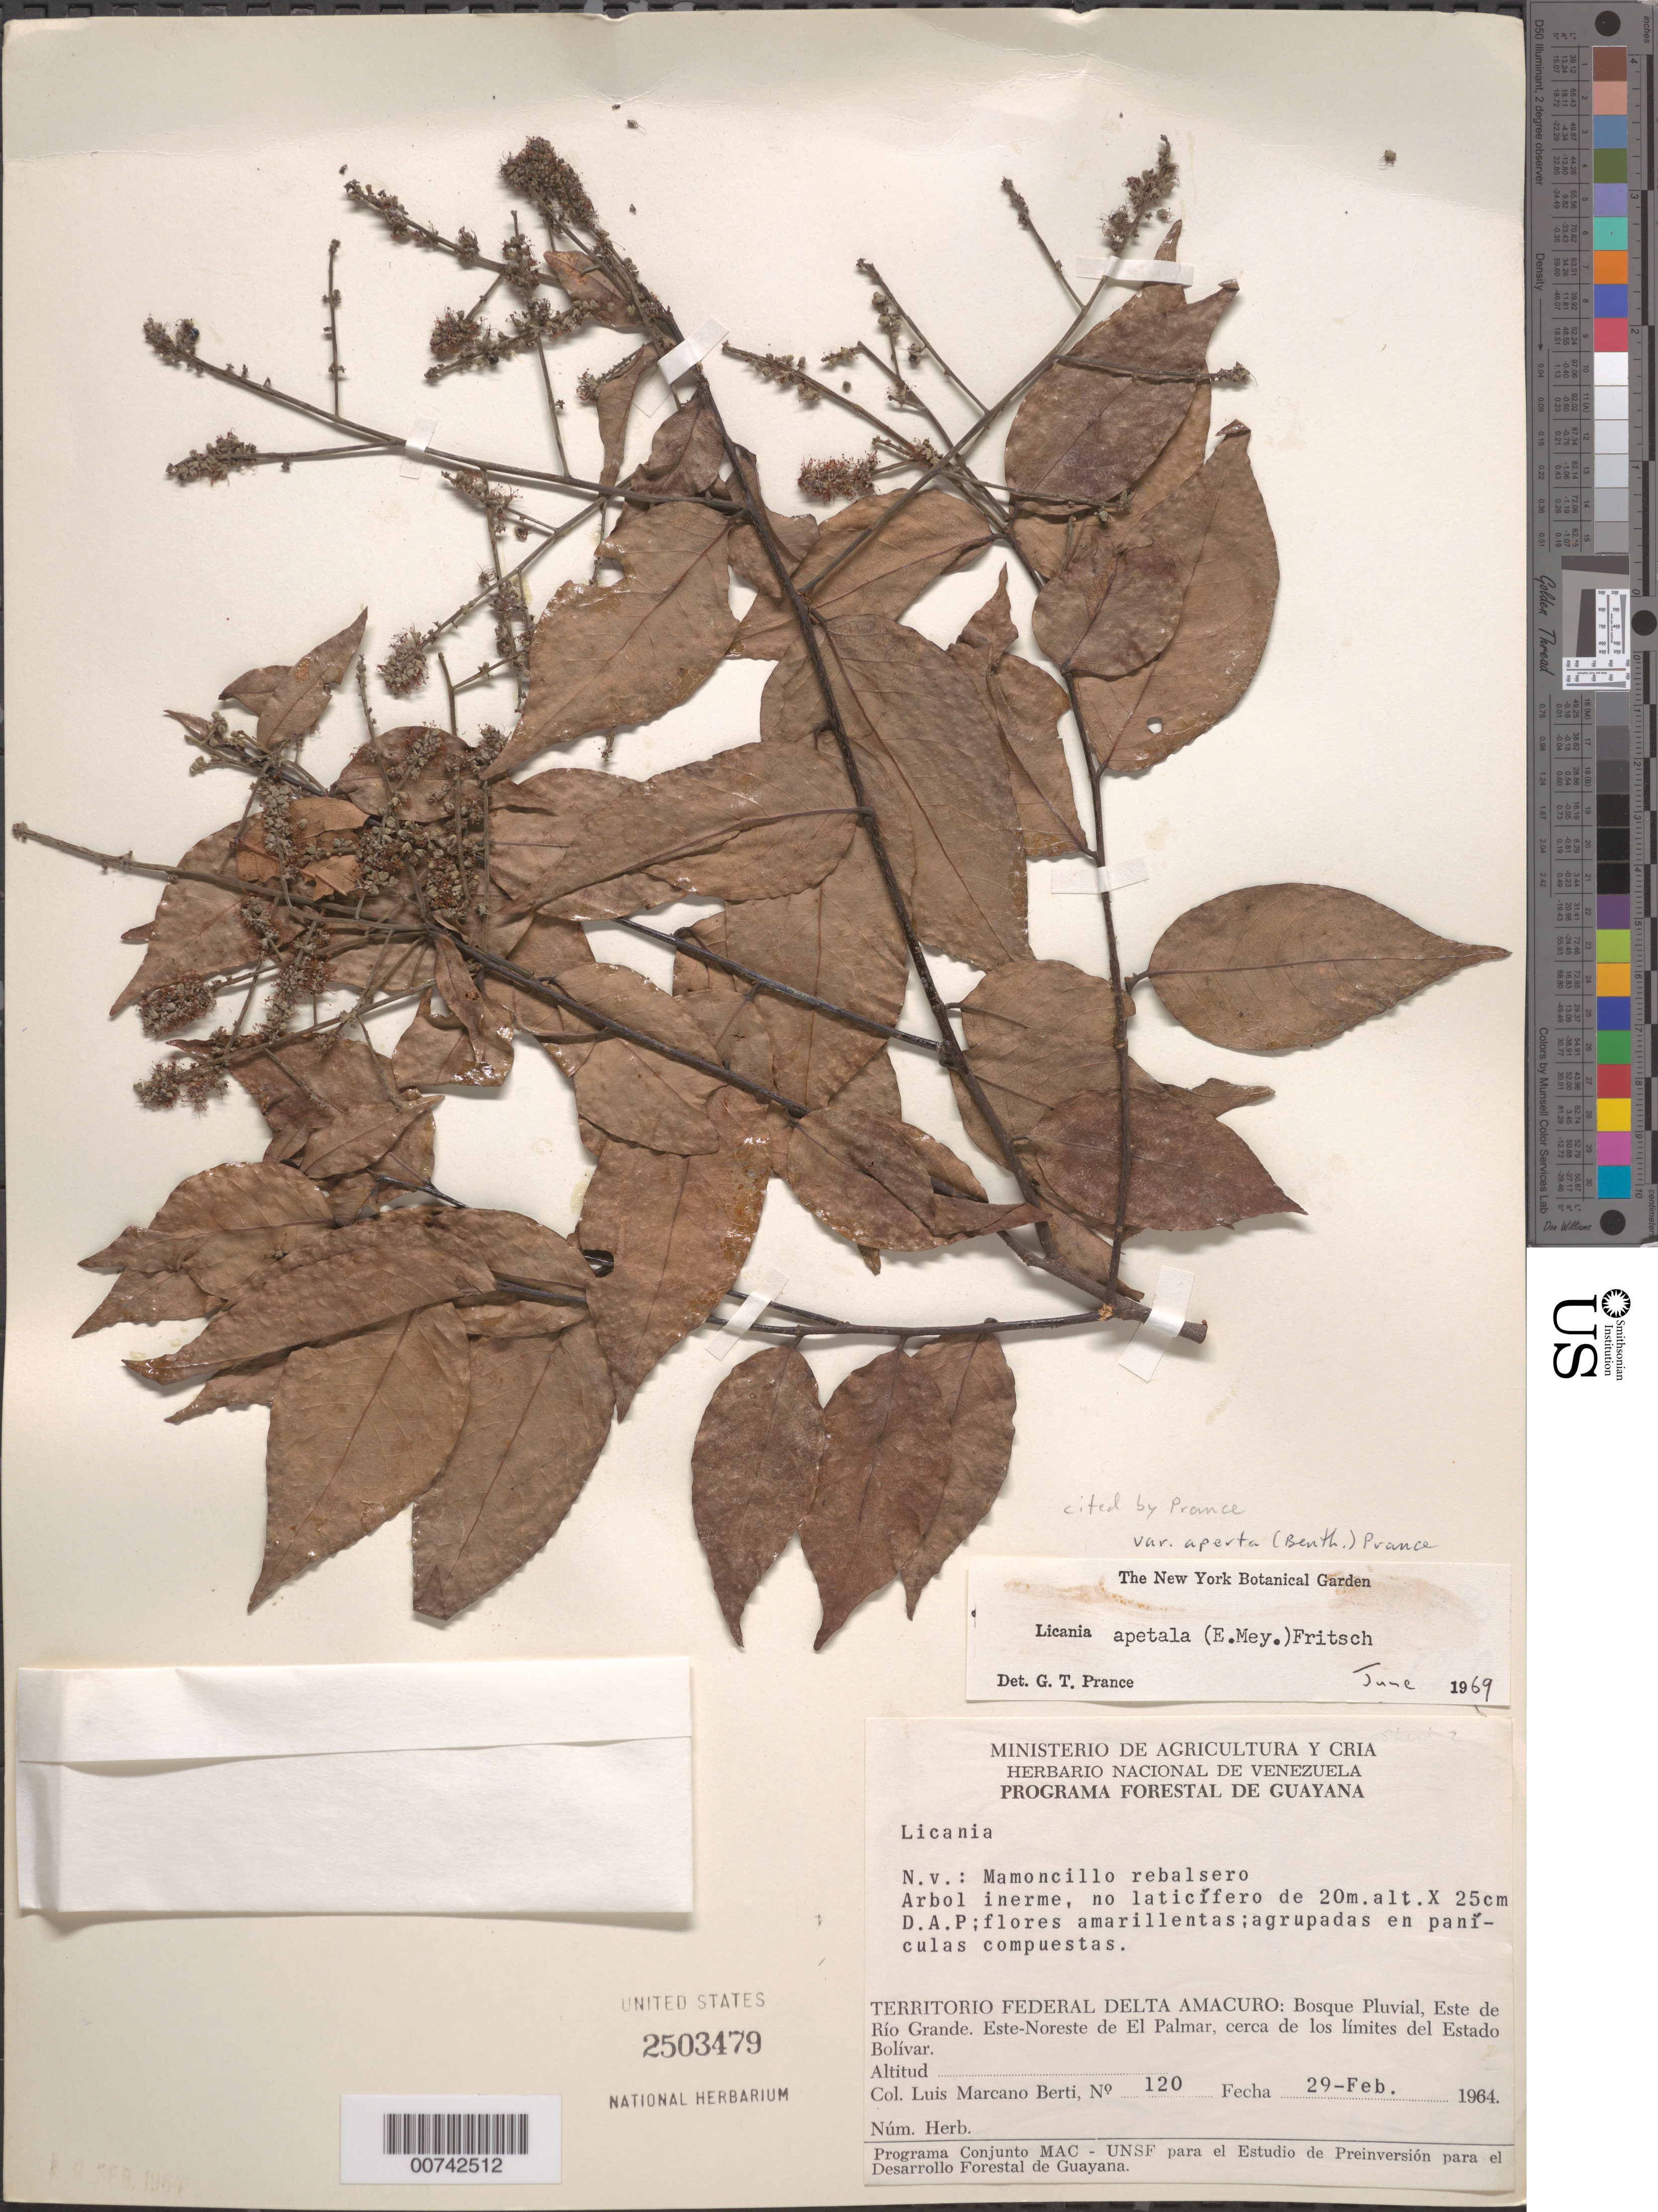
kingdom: Plantae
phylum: Tracheophyta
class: Magnoliopsida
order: Malpighiales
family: Chrysobalanaceae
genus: Leptobalanus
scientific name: Leptobalanus apetalus var. apertus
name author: (Benth.) Sothers & Prance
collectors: L. Marcano-Berti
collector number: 120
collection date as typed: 29-Feb-64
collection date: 1964-02-29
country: Venezuela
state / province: Delta Amacuro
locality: Este de Río Grande, ENE de El Palmar, cerca de los limites del Estado Bolívar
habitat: Bosque pluvial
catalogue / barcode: US 2503479